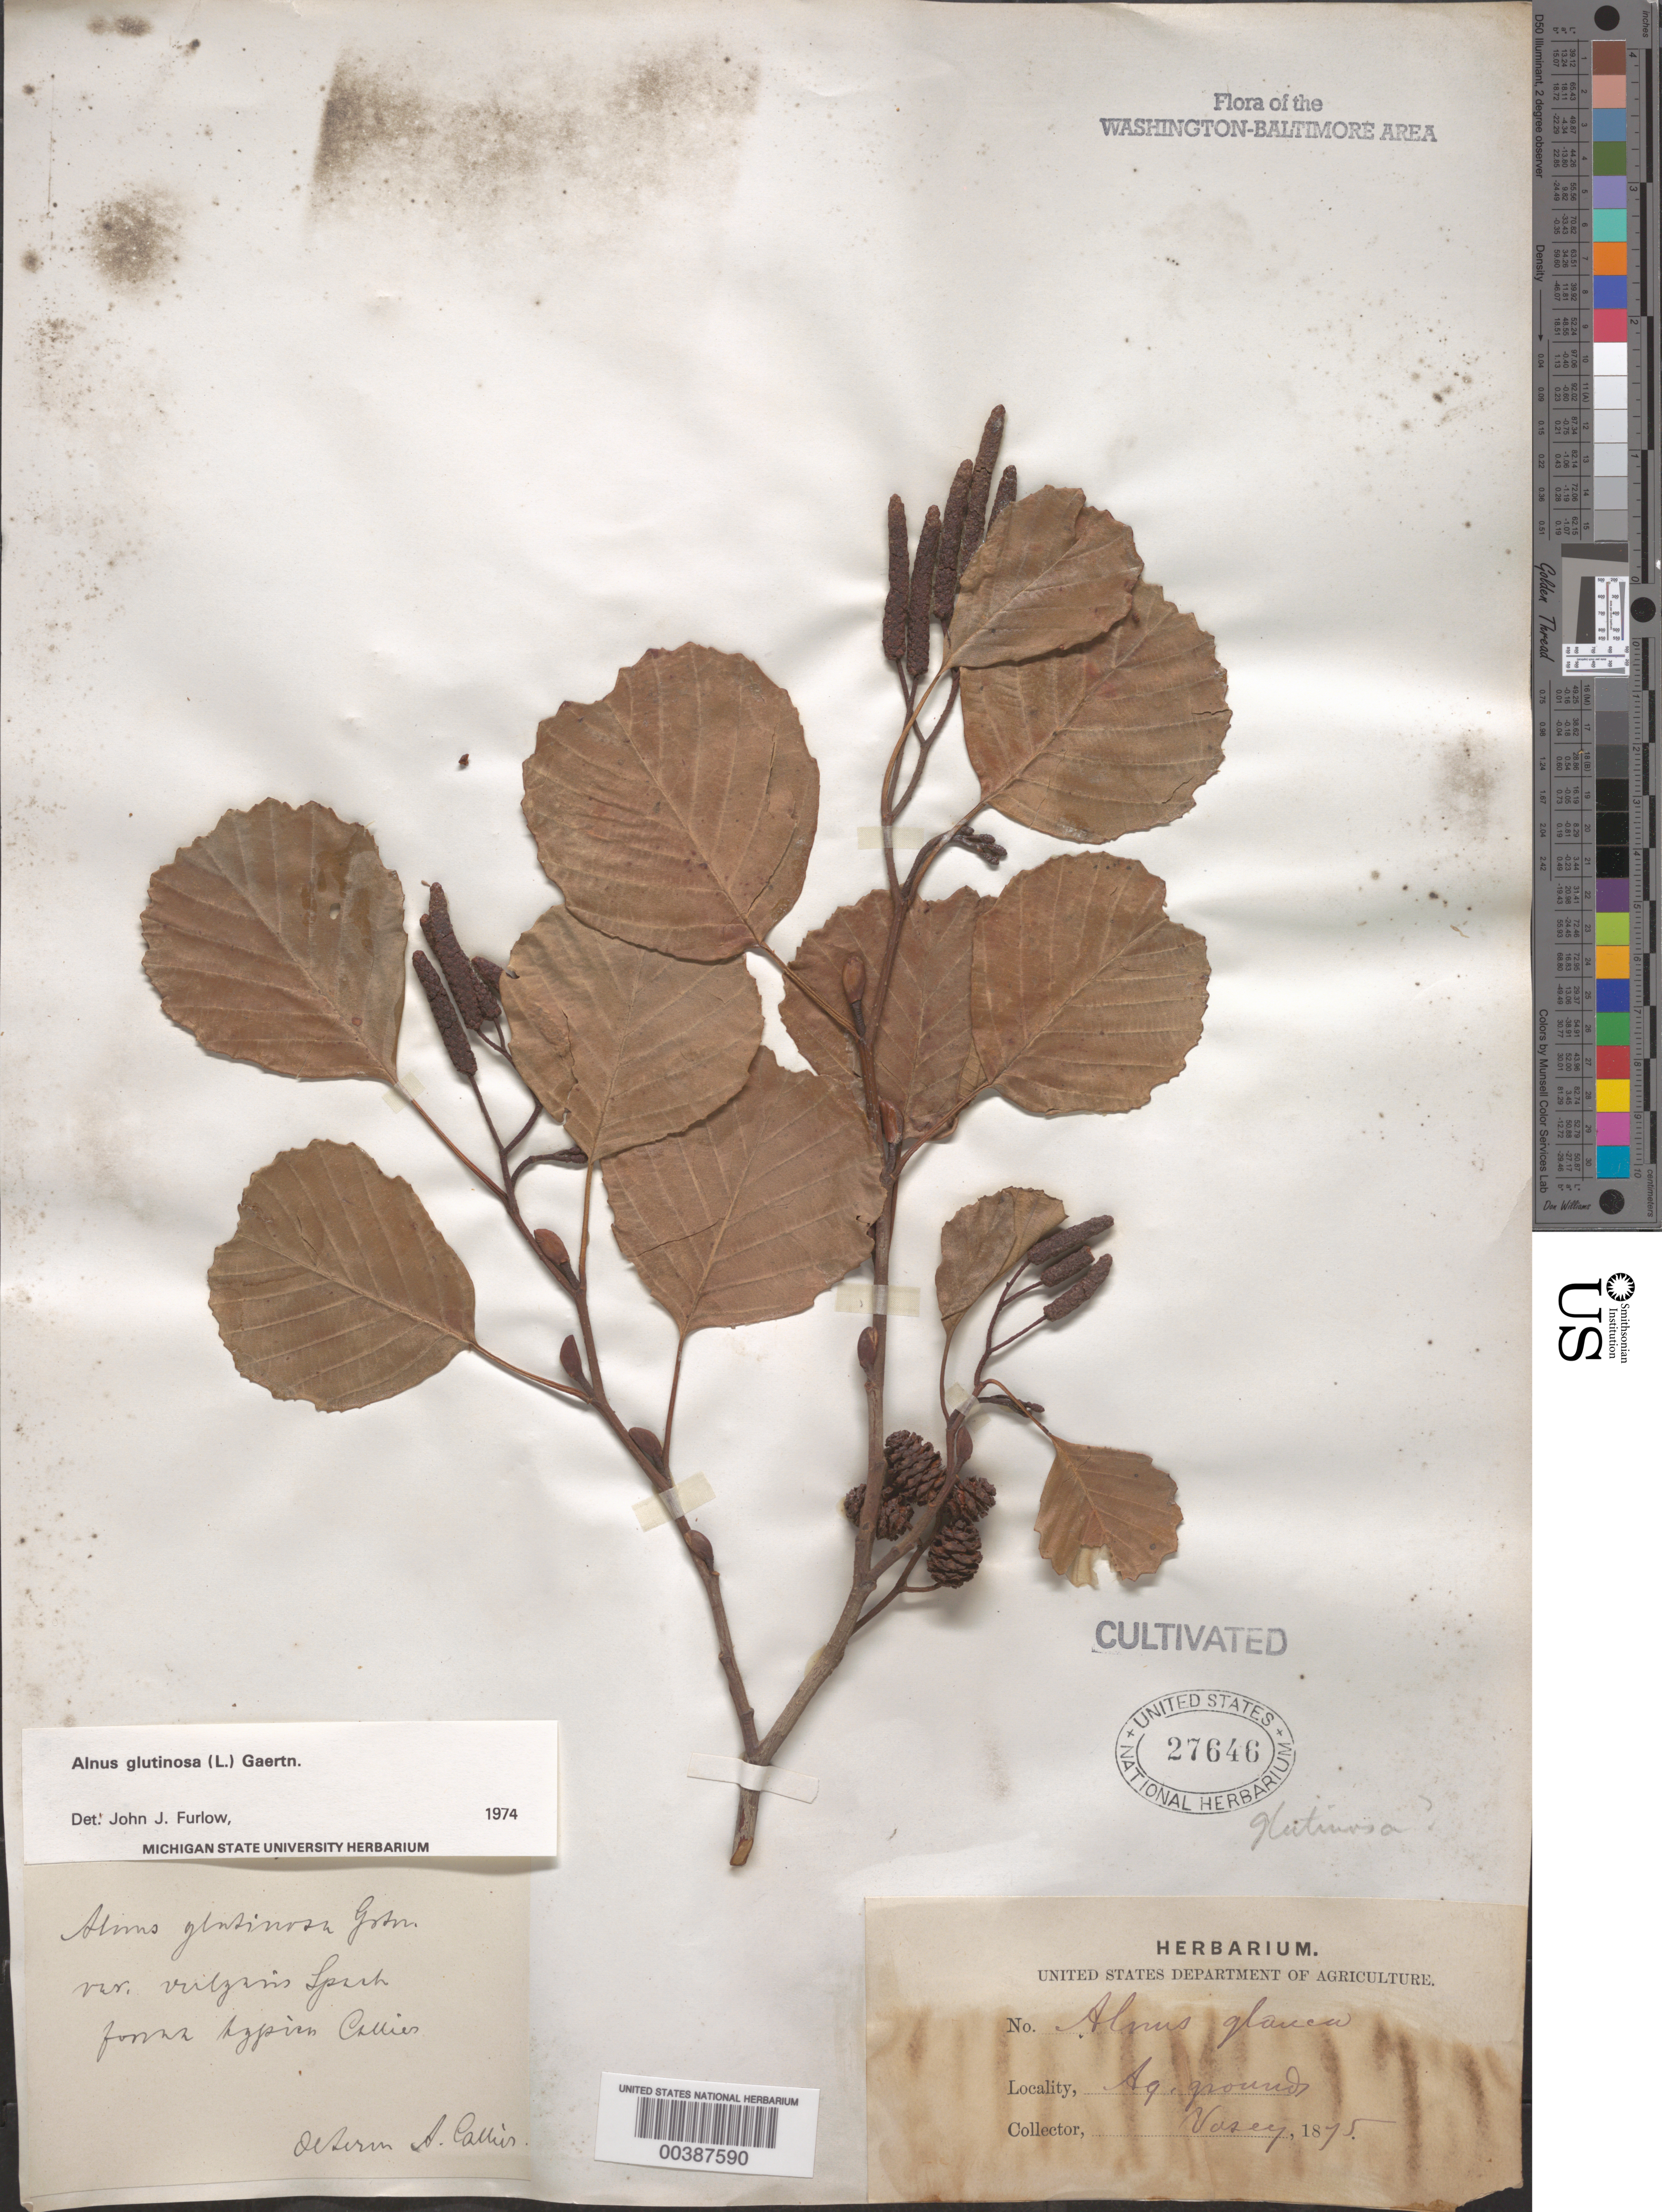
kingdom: Plantae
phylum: Tracheophyta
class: Magnoliopsida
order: Fagales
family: Betulaceae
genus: Alnus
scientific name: Alnus glutinosa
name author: (L.) Gaertn.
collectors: G. Vasey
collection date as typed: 1875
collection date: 1875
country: United States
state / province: District of Columbia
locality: Agriculture grounds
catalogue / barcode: US 27646